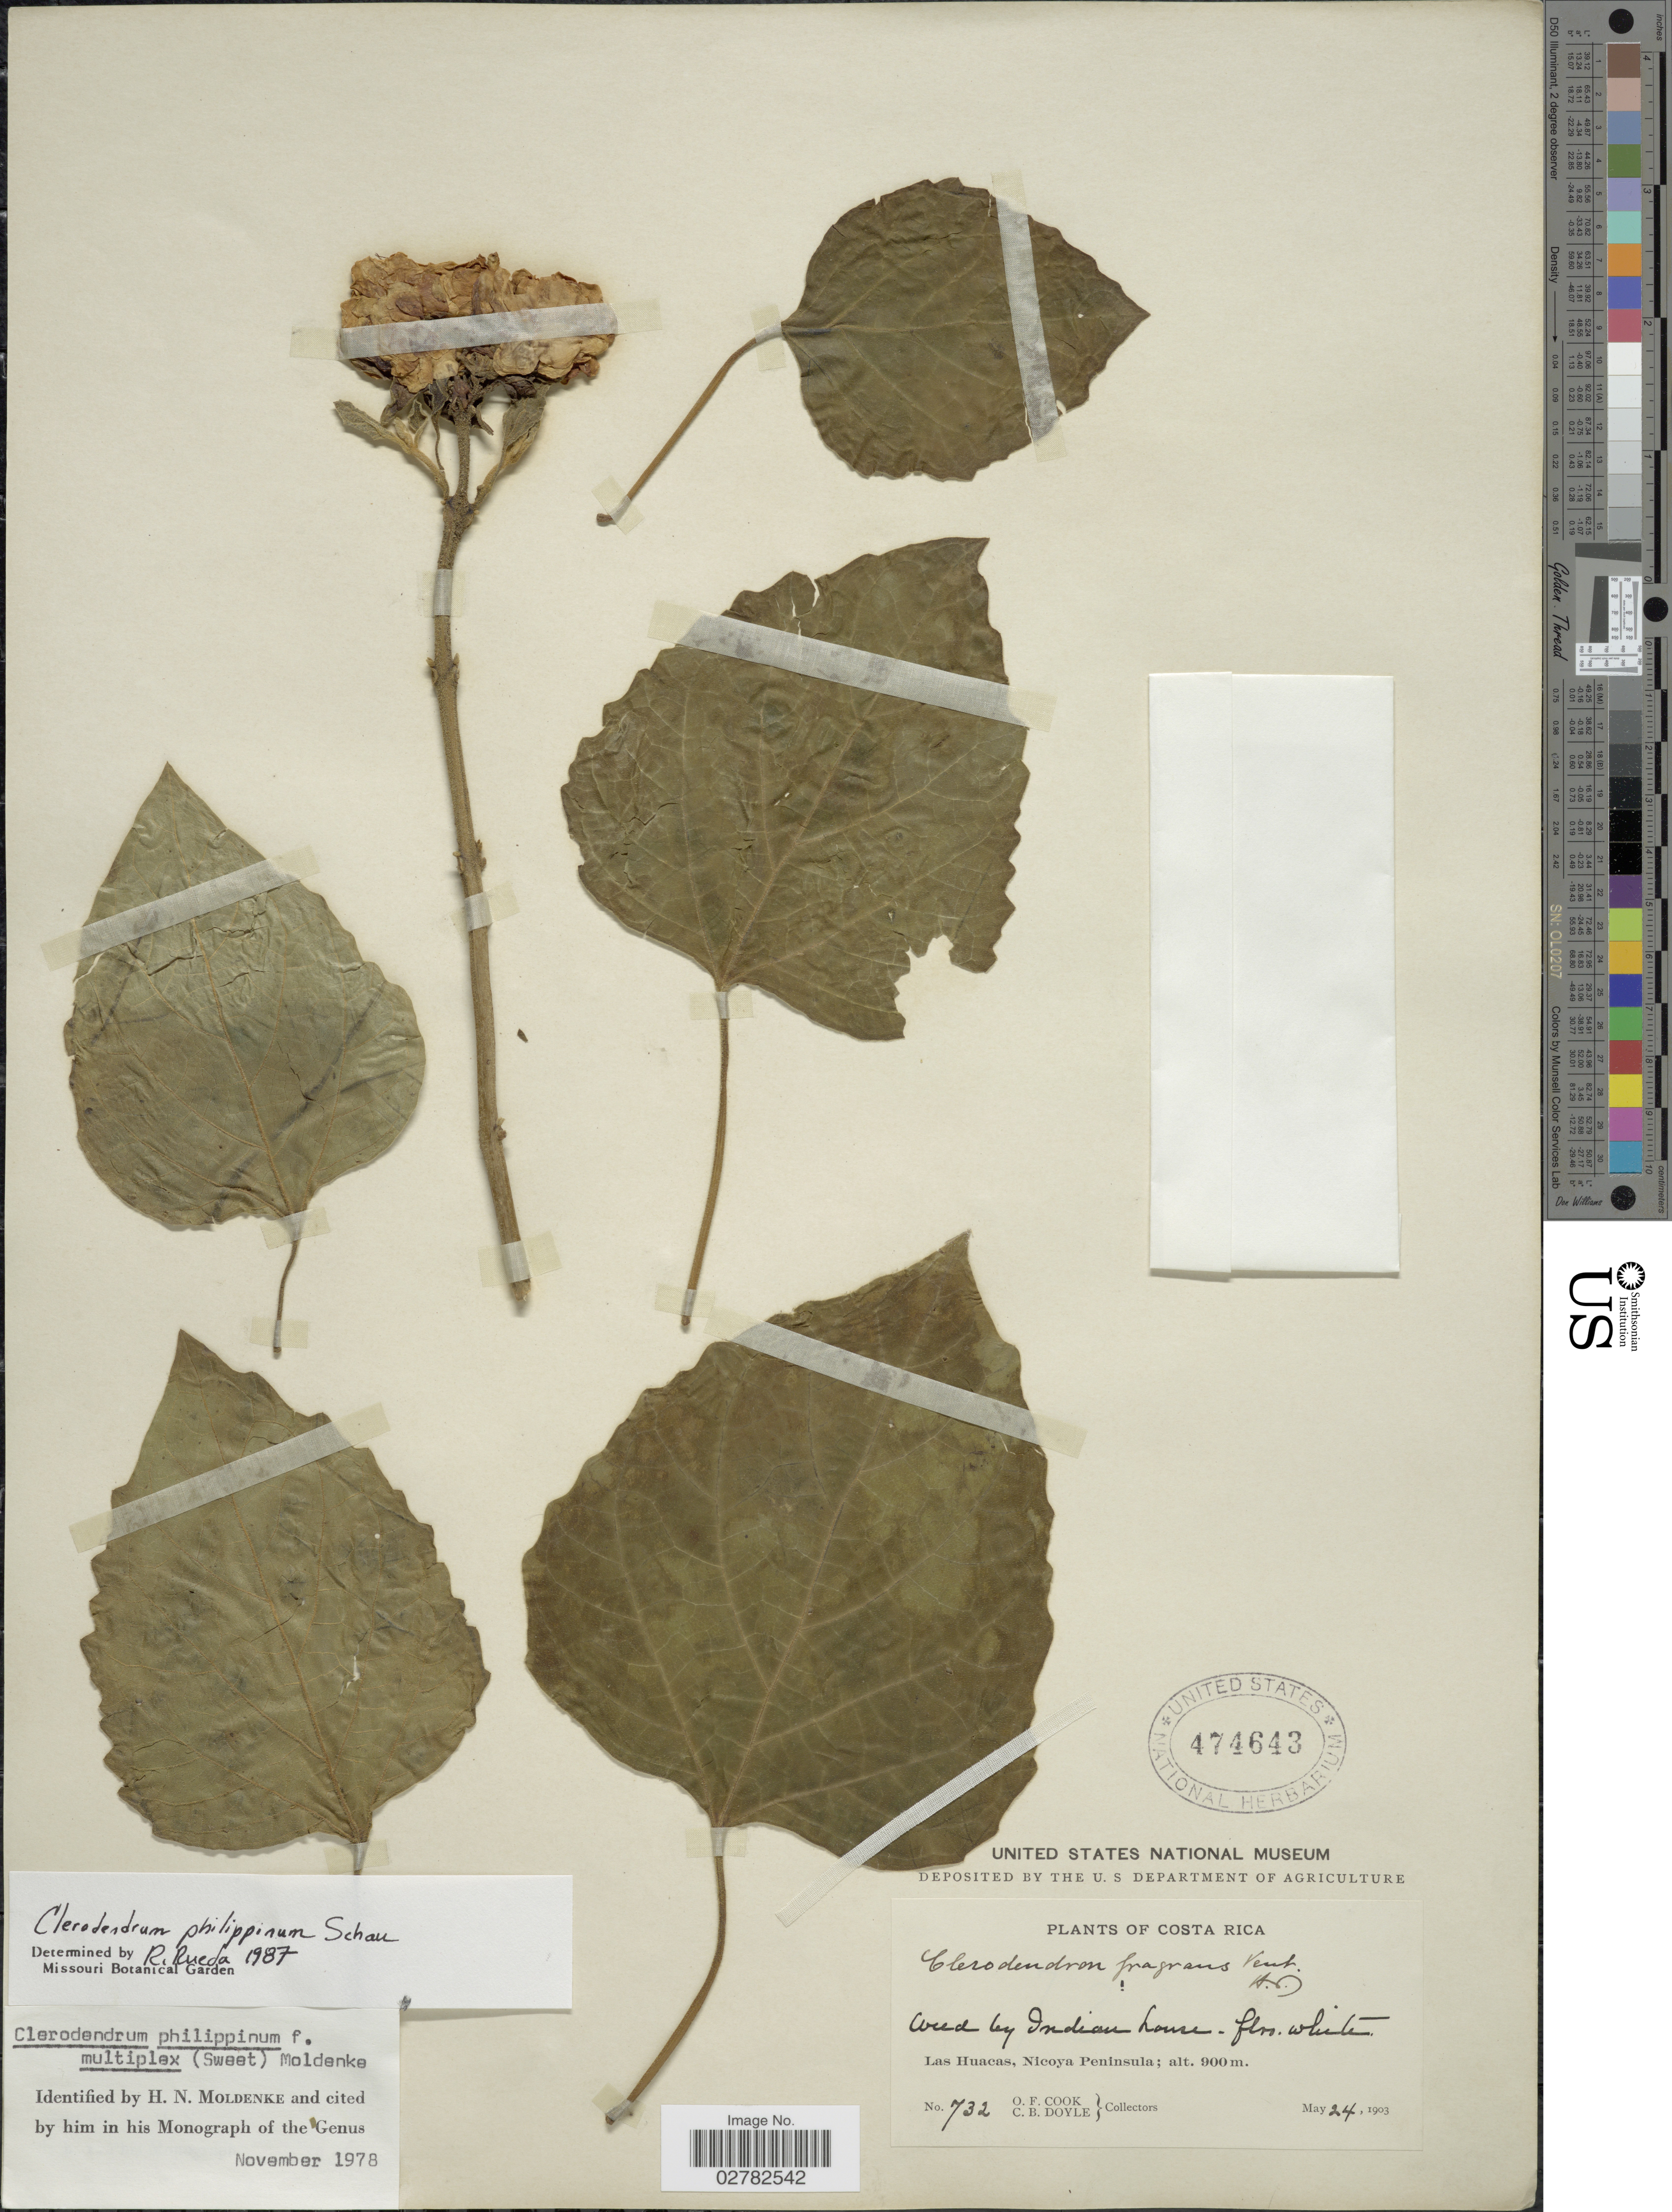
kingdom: Plantae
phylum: Tracheophyta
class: Magnoliopsida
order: Lamiales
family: Lamiaceae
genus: Clerodendrum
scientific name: Clerodendrum philippinum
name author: Schauer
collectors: O. F. Cook & C. Doyle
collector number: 732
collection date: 1903-05-24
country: Costa Rica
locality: Weed by Indian house. Las Huacas, Nicoya Peninsula.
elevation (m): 900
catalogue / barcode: US 474643